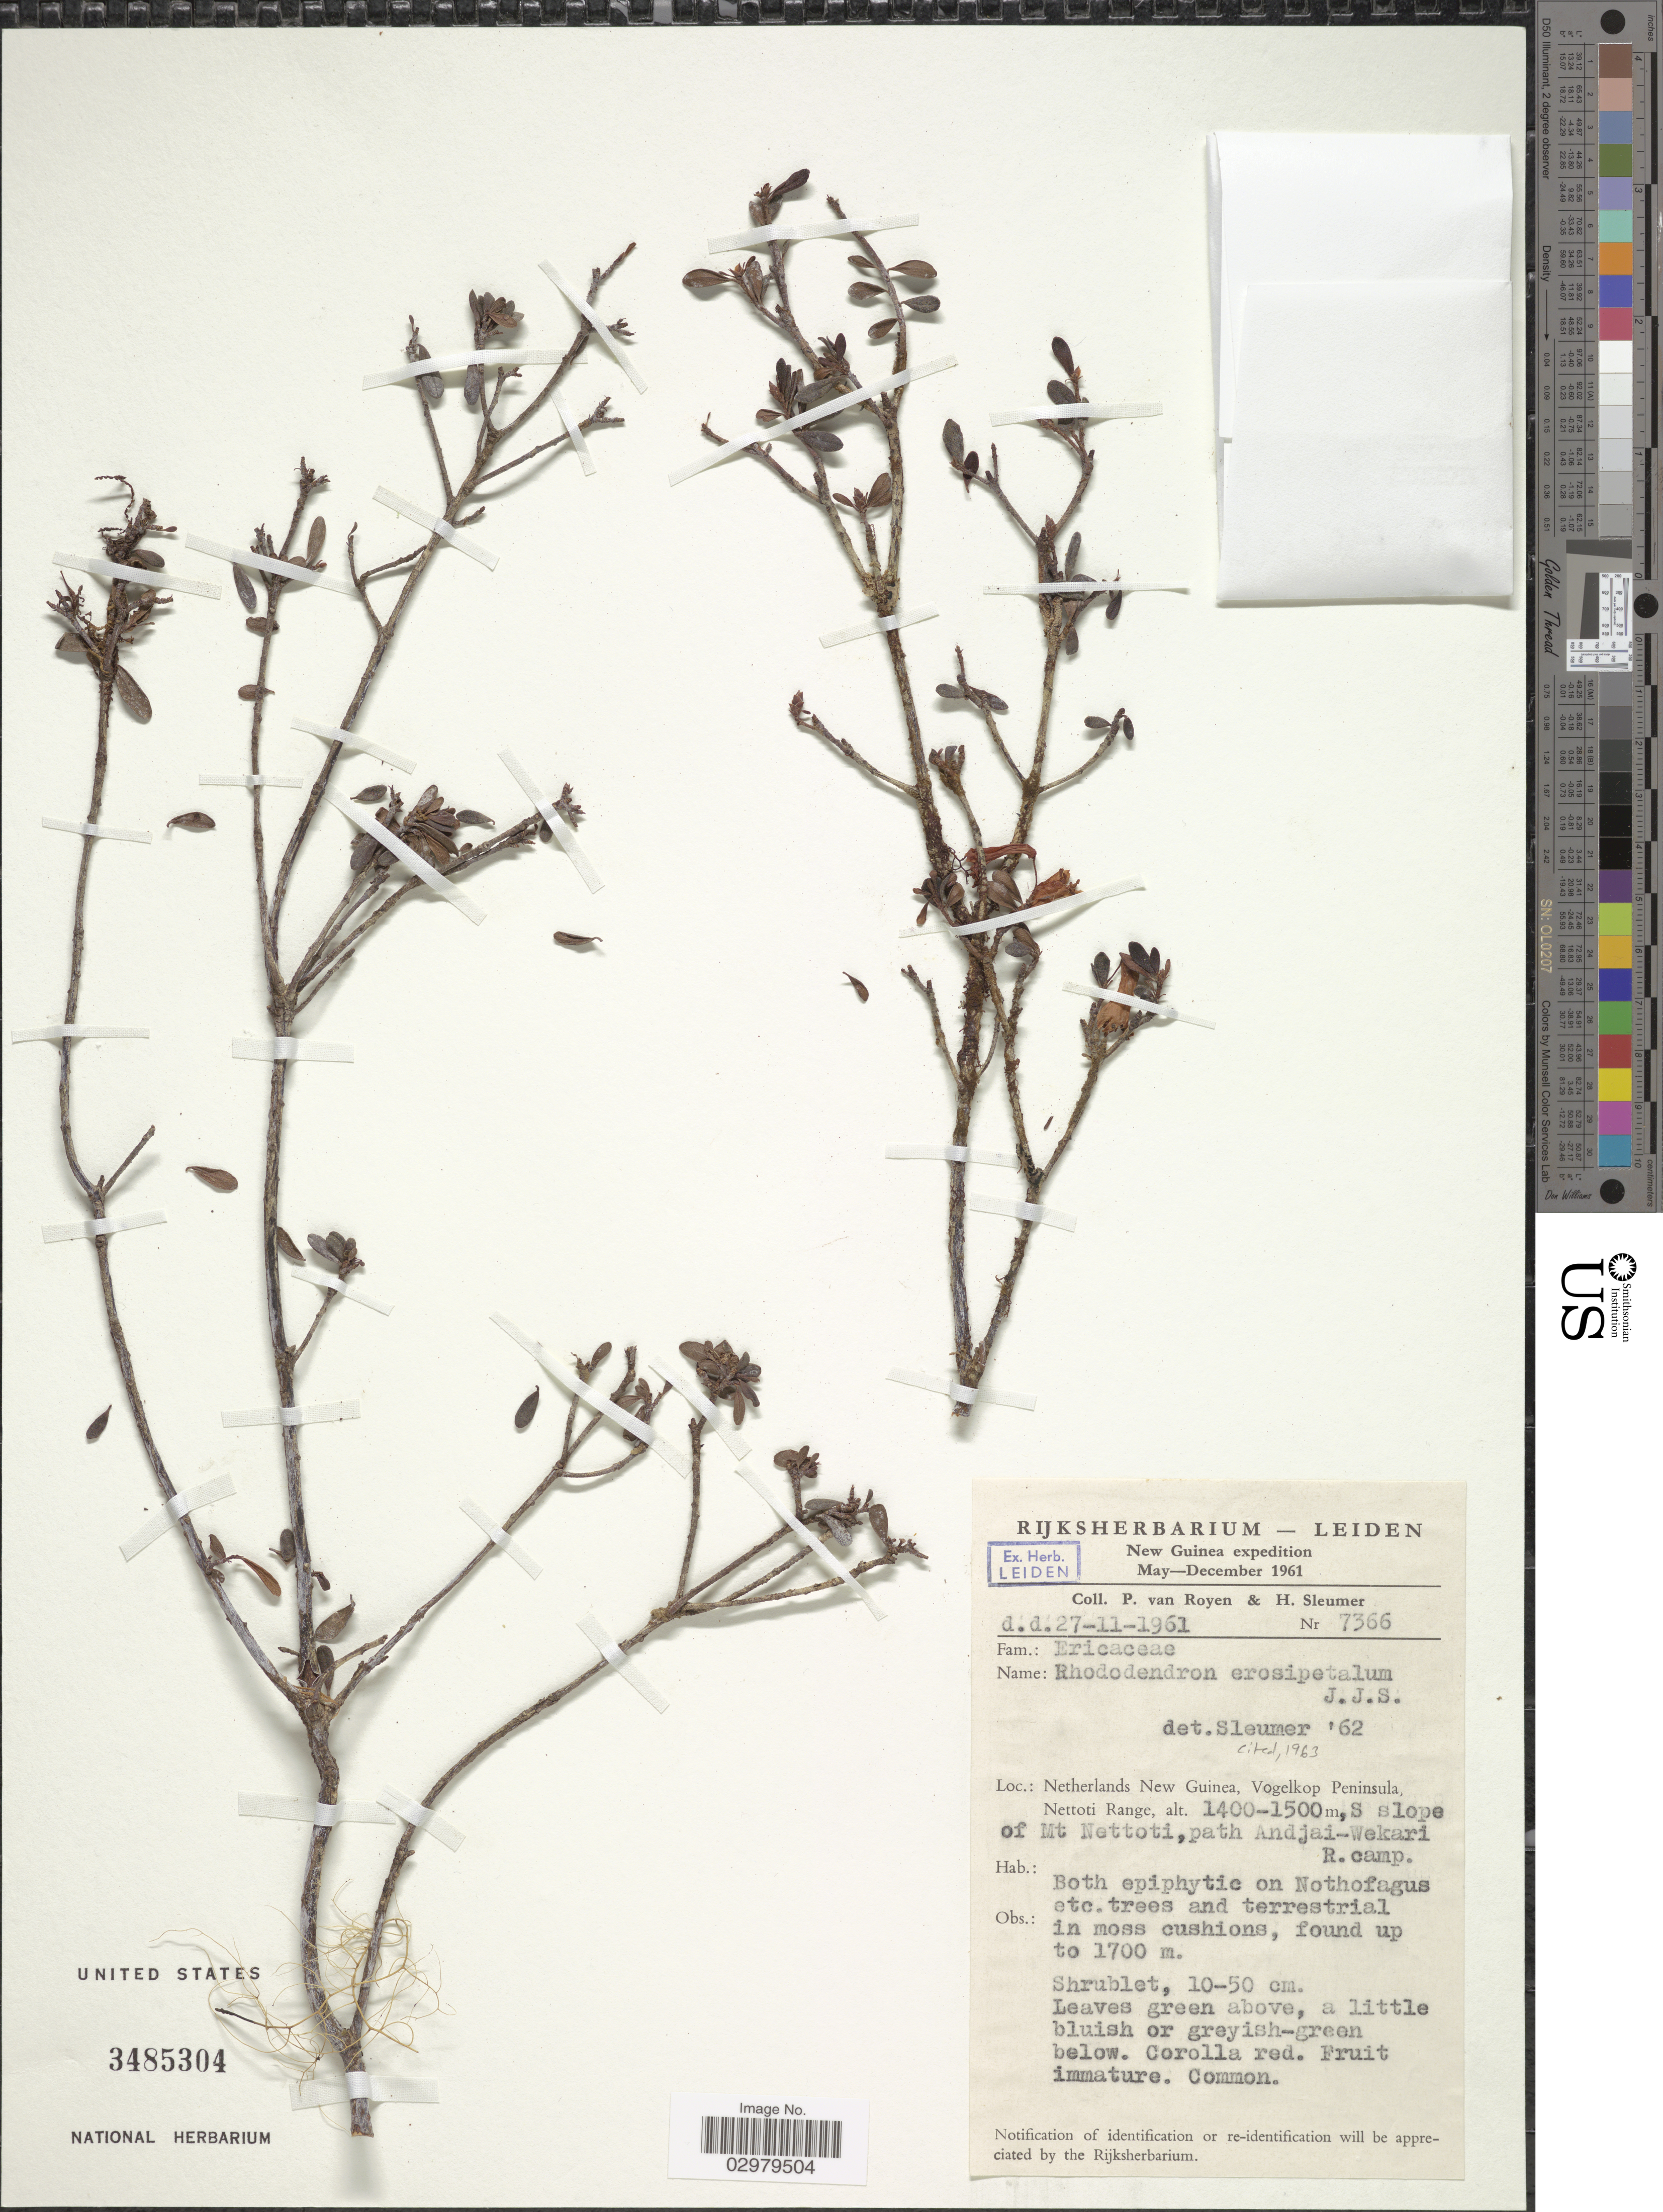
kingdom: Plantae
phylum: Tracheophyta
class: Magnoliopsida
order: Ericales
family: Ericaceae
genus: Rhododendron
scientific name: Rhododendron erosipetalum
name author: J.J. Sm.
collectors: P. van Royen & H. O. Sleumer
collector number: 7366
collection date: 1961-11-27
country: Indonesia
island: New Guinea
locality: Netherlands New Guinea. Vogelkop Peninsula, Nettoti Range. S slope of Mt. Nettoti, path Andjai-Wekari R. camp.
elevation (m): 1700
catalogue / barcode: US 3485304